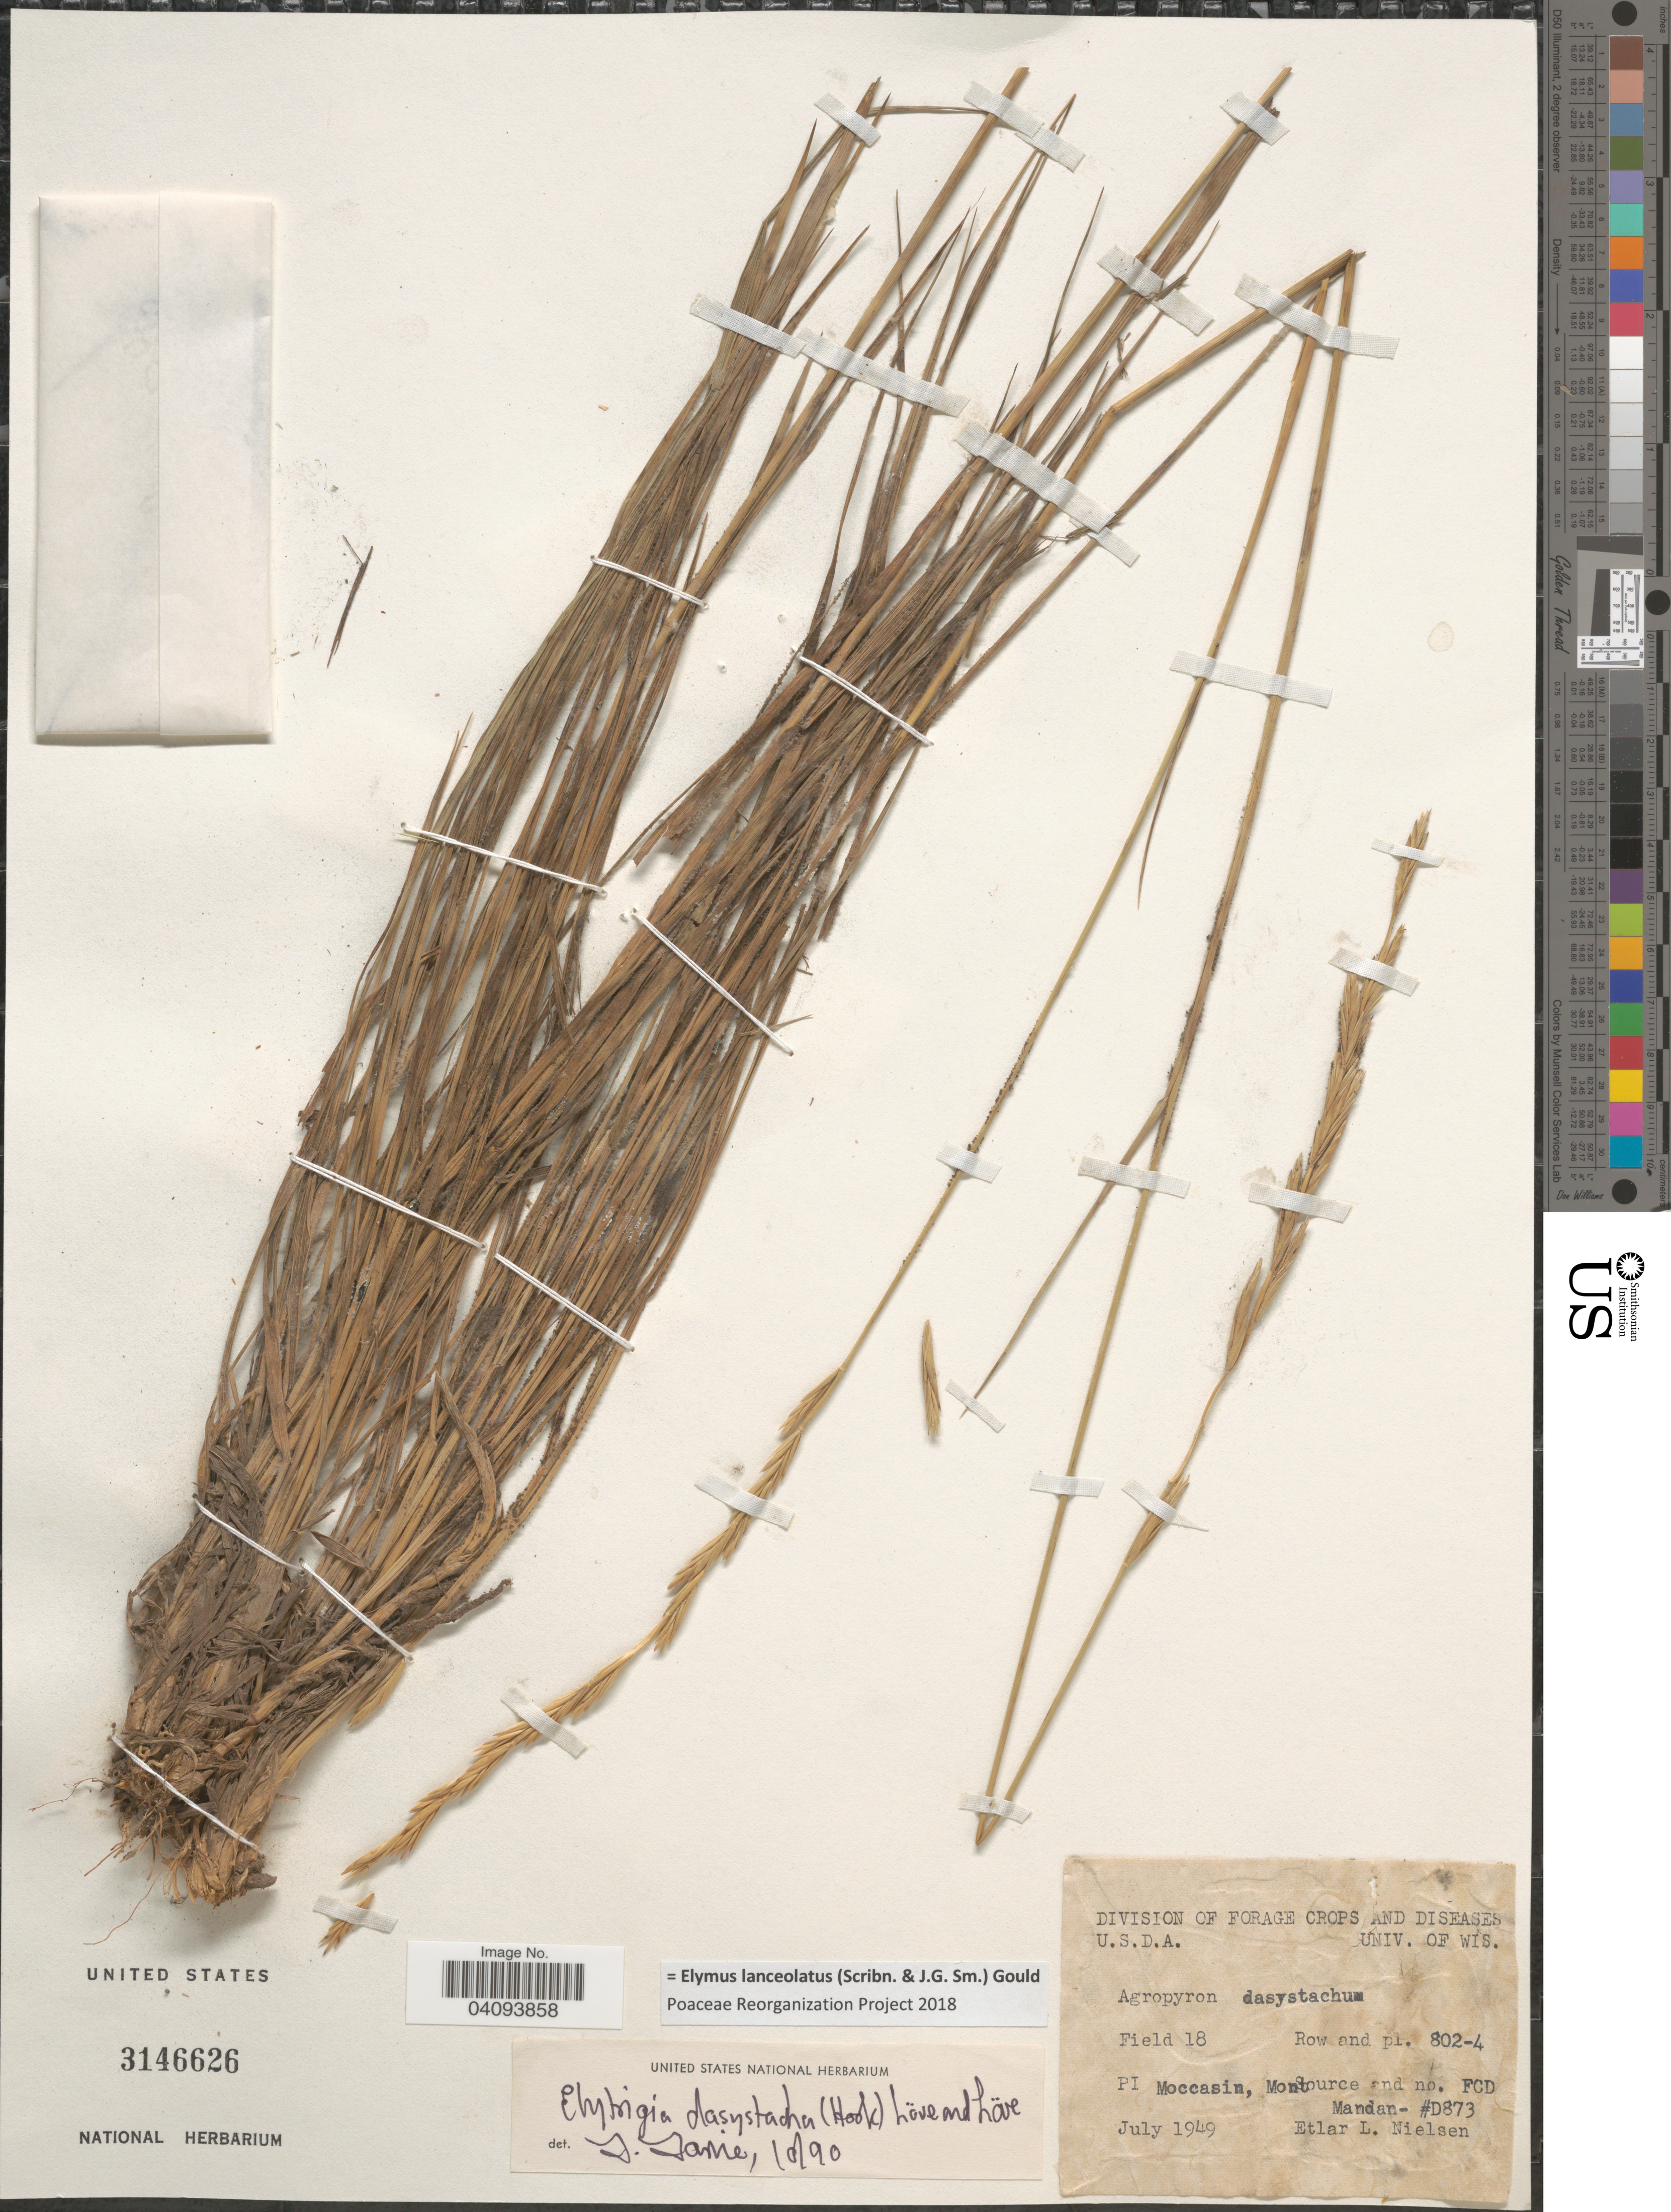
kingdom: Plantae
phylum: Tracheophyta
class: Liliopsida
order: Poales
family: Poaceae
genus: Elymus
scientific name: Elymus lanceolatus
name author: (Scribn. & J.G. Sm.) Gould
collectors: E. L. Nielsen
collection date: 1949-07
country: United States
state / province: Montana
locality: Field 18 Row and pl. 802-4. PI Moccasin.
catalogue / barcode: US 3146626